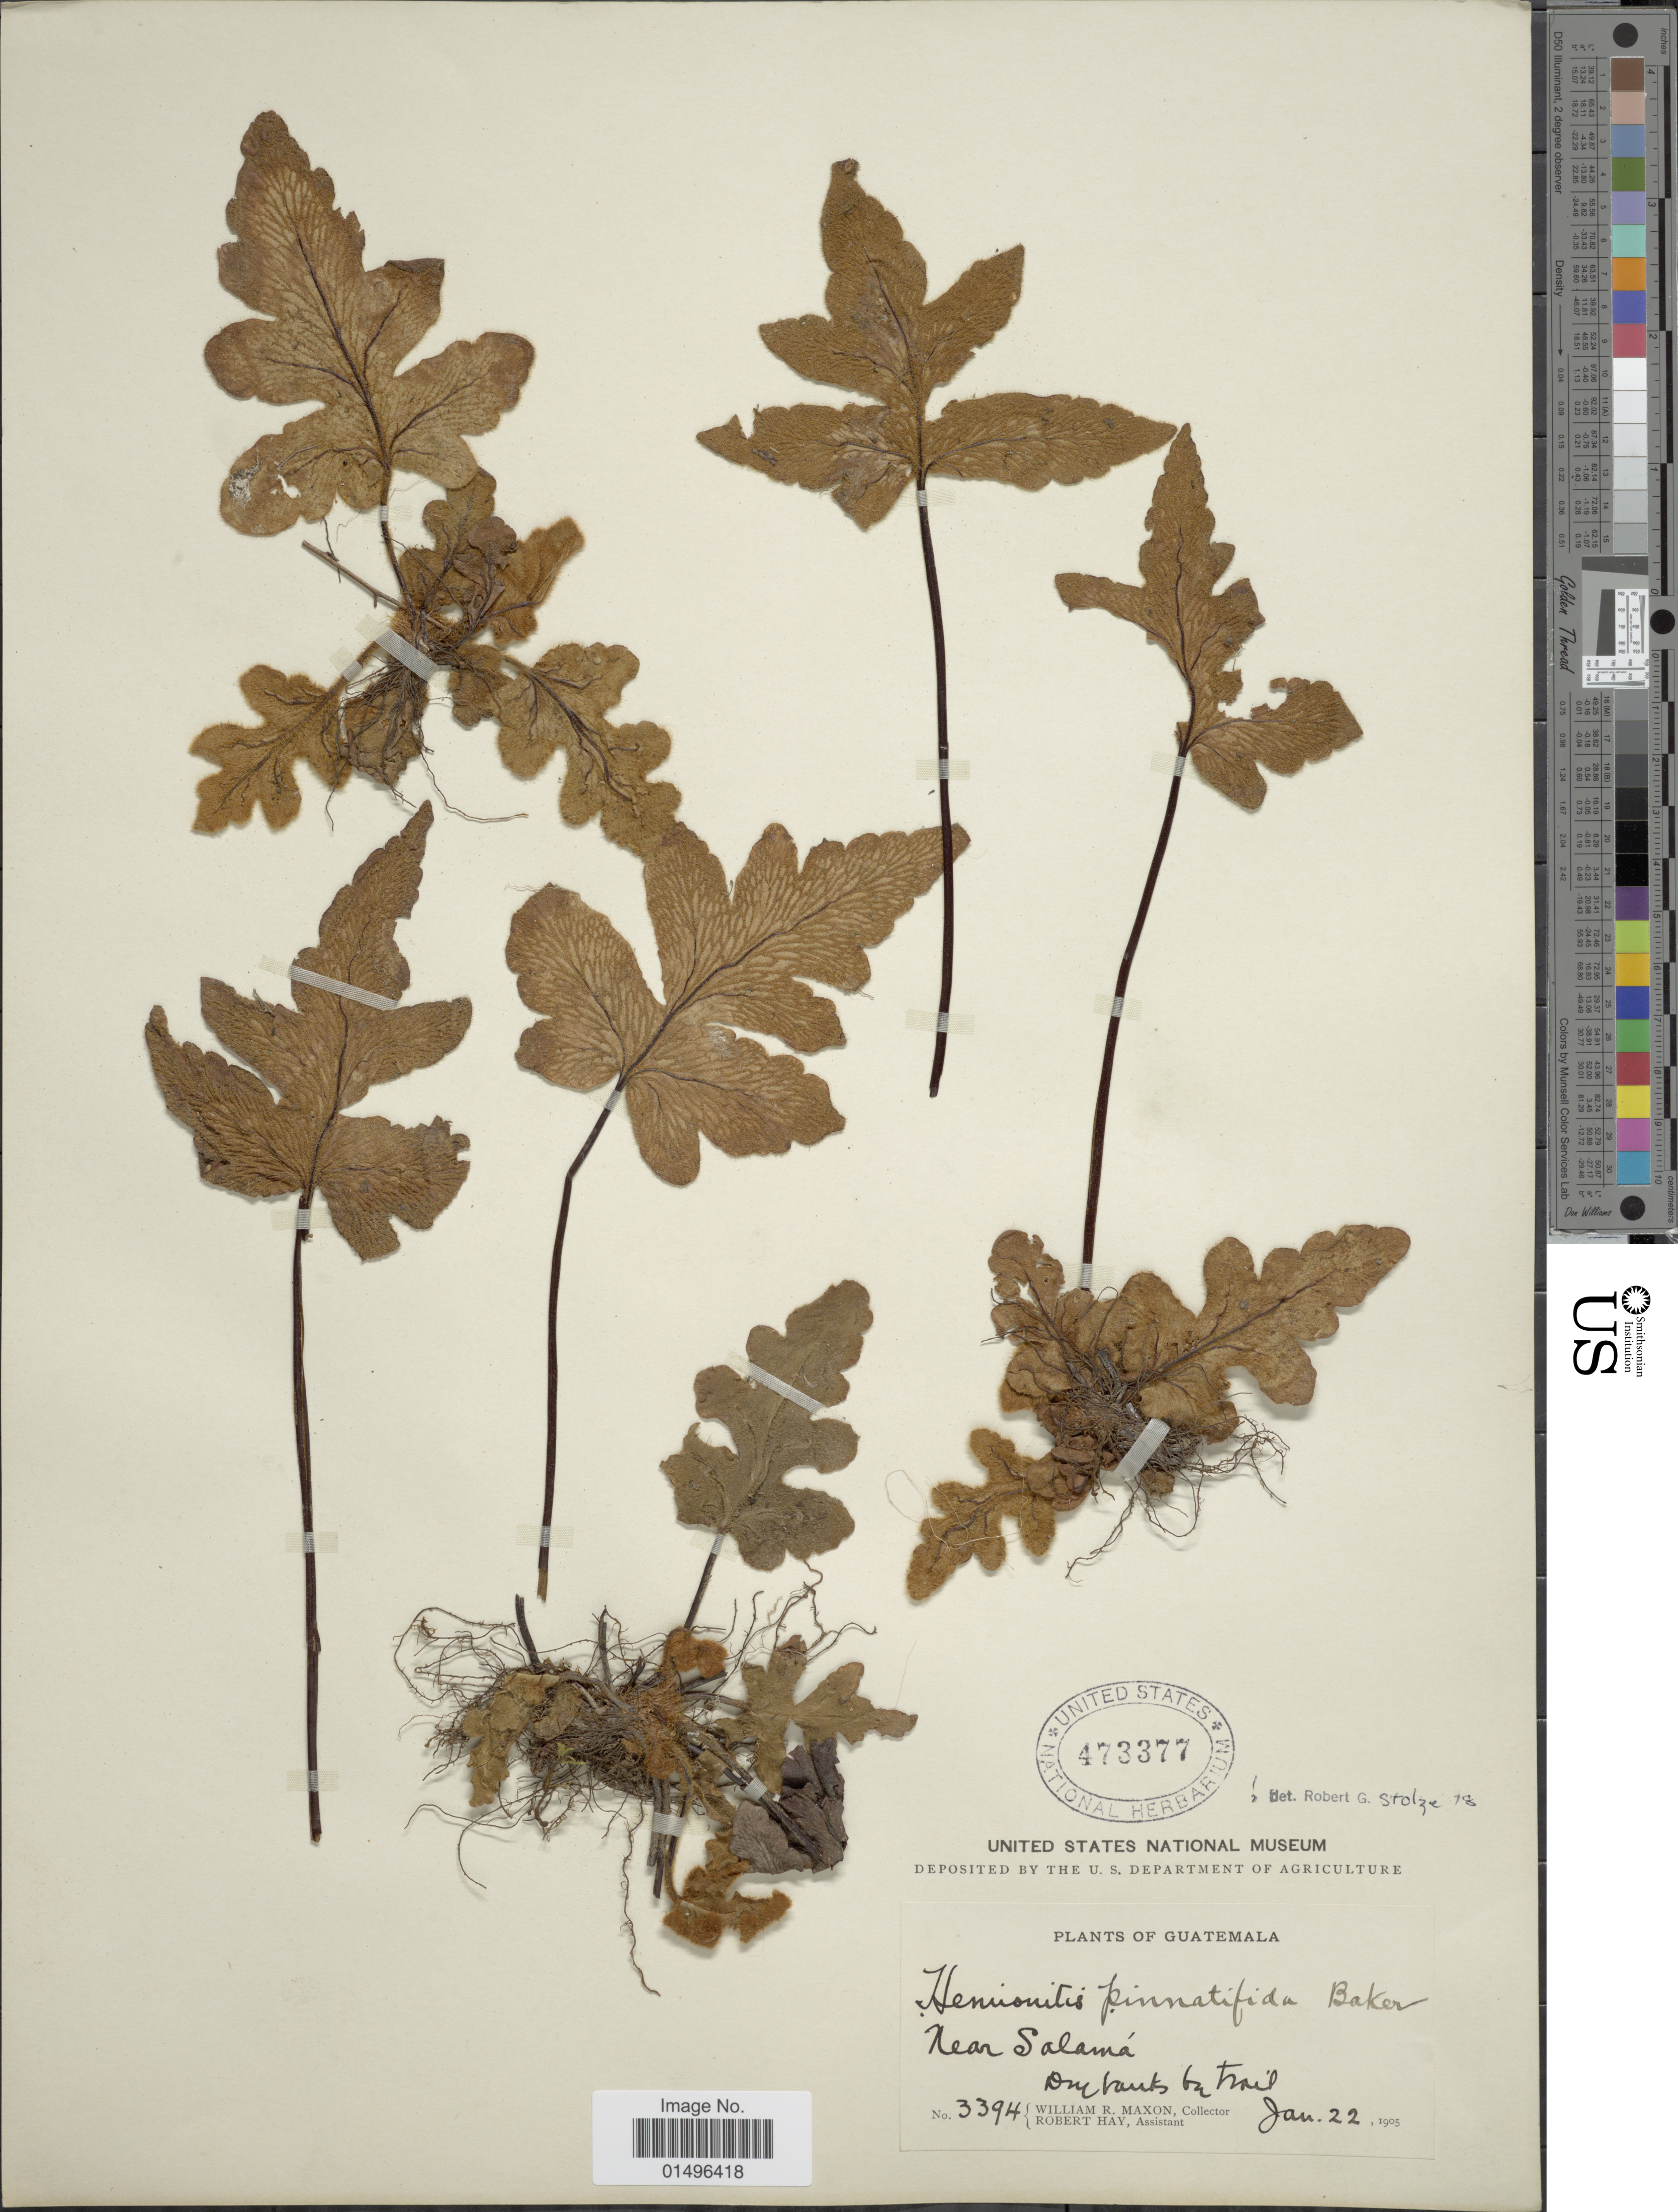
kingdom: Plantae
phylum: Tracheophyta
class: Polypodiopsida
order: Polypodiales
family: Pteridaceae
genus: Hemionitis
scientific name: Hemionitis pinnatifida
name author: Baker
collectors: W. R. Maxon & R. H. Hay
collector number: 3394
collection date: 1905-01-22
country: Guatemala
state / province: Guatemala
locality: Guatemala, Near Salama.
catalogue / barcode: US 473377